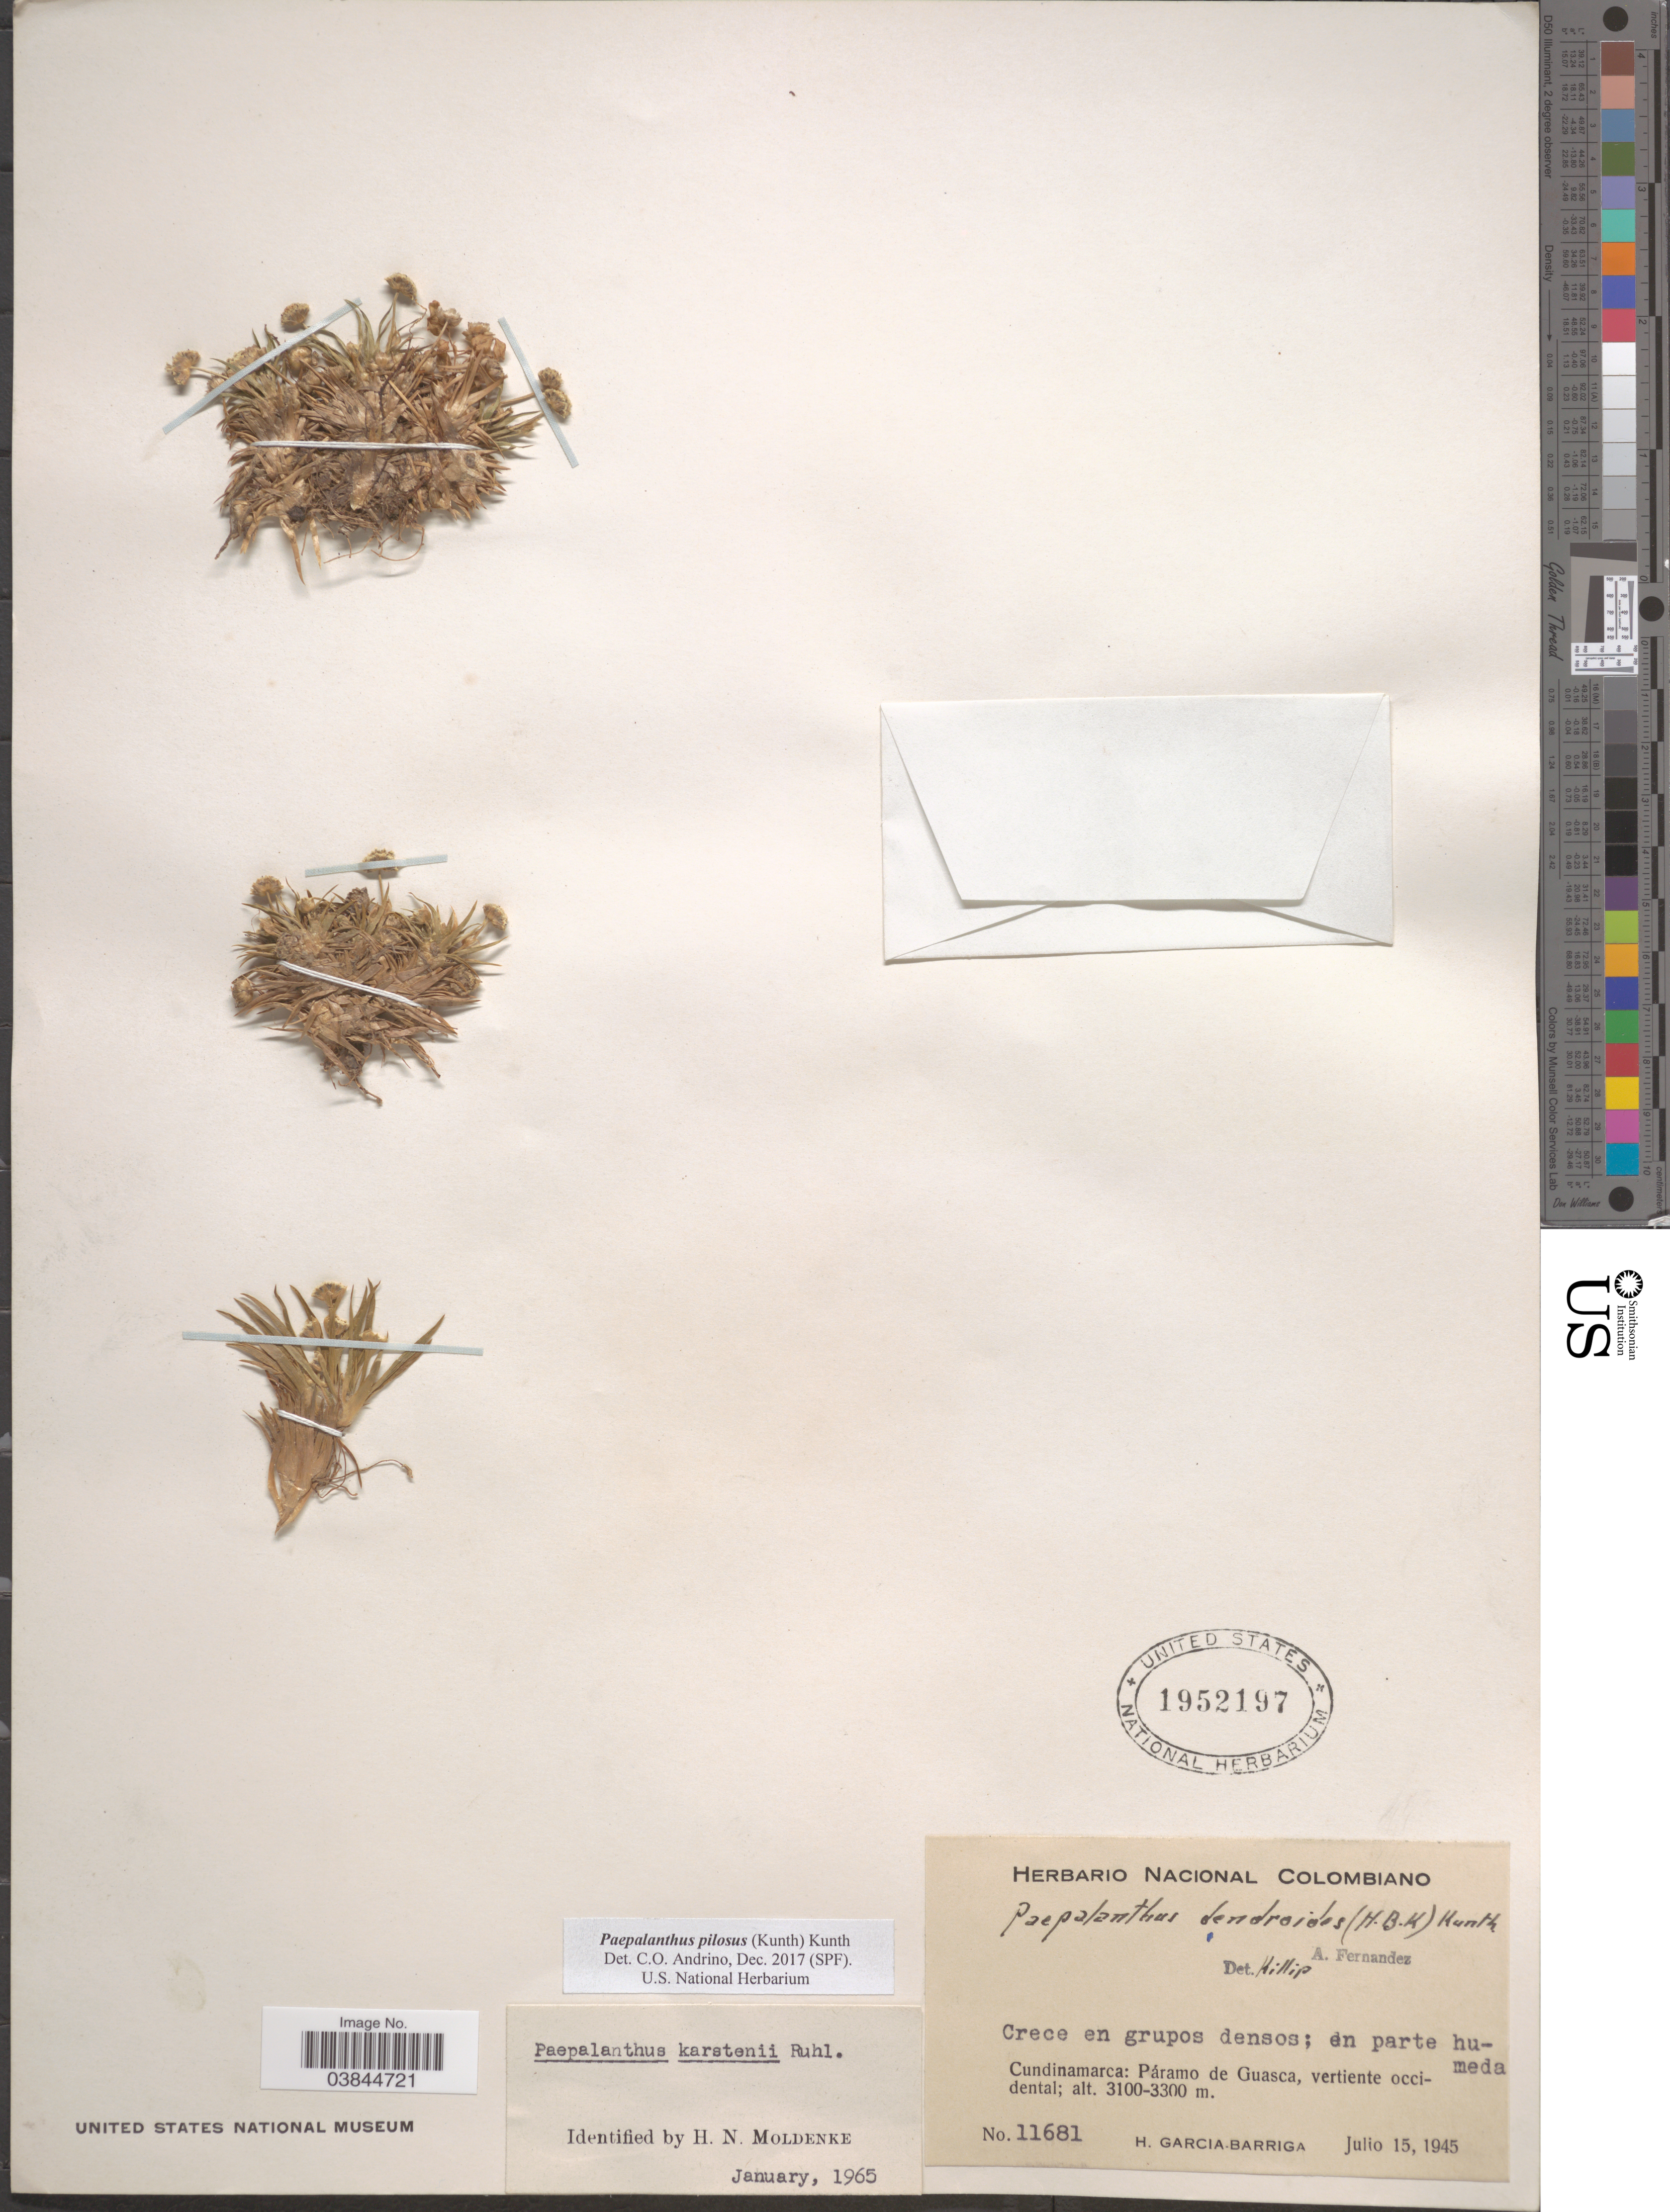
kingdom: Plantae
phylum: Tracheophyta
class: Liliopsida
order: Poales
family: Eriocaulaceae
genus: Paepalanthus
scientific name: Paepalanthus pilosus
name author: (Kunth) Kunth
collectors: H. García Barriga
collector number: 11681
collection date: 1945-07-15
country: Colombia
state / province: Cundinamarca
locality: Páramo de Guasca, vertiente occidental.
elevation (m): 3100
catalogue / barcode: US 1952197